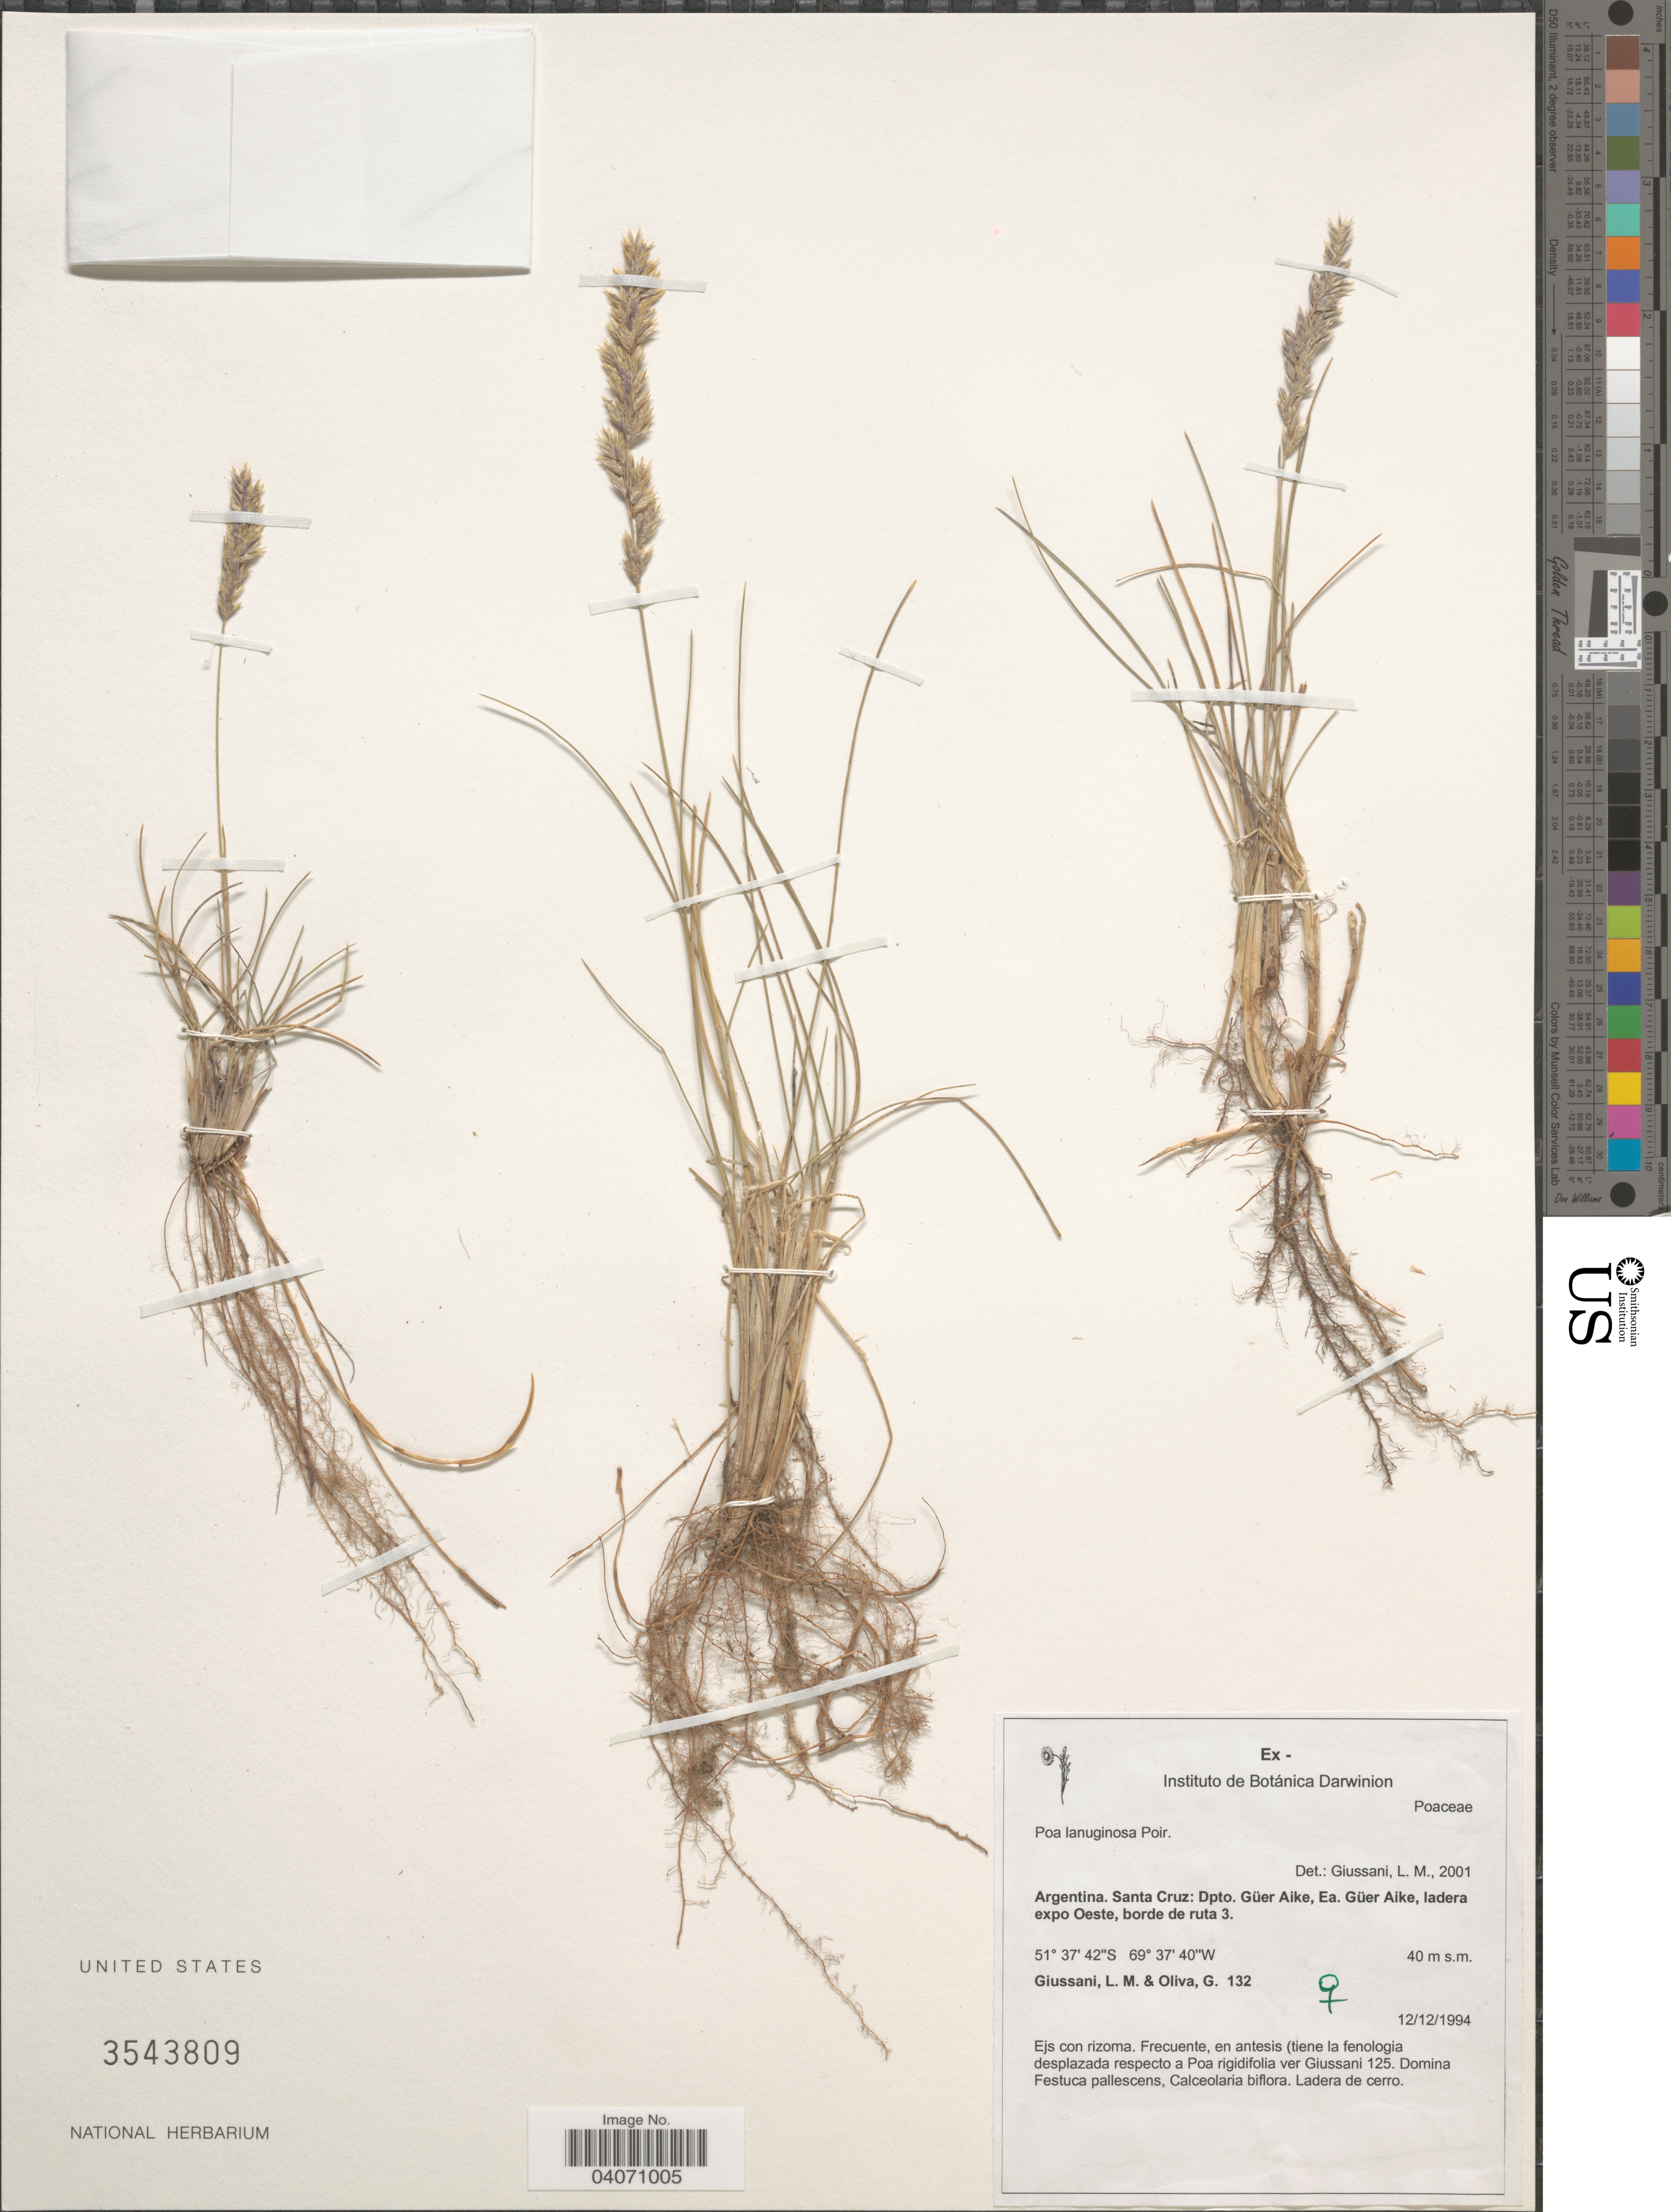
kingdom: Plantae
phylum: Tracheophyta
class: Liliopsida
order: Poales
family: Poaceae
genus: Poa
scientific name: Poa lanuginosa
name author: Poir.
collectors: L. Giussani & G. Oliva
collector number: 132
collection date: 1994-12-12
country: Argentina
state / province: Santa Cruz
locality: Dpto. Güer Aike, Ea. Güer Aike, ladera expo Oeste, borde de ruta 3.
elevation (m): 40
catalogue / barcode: US 3543809